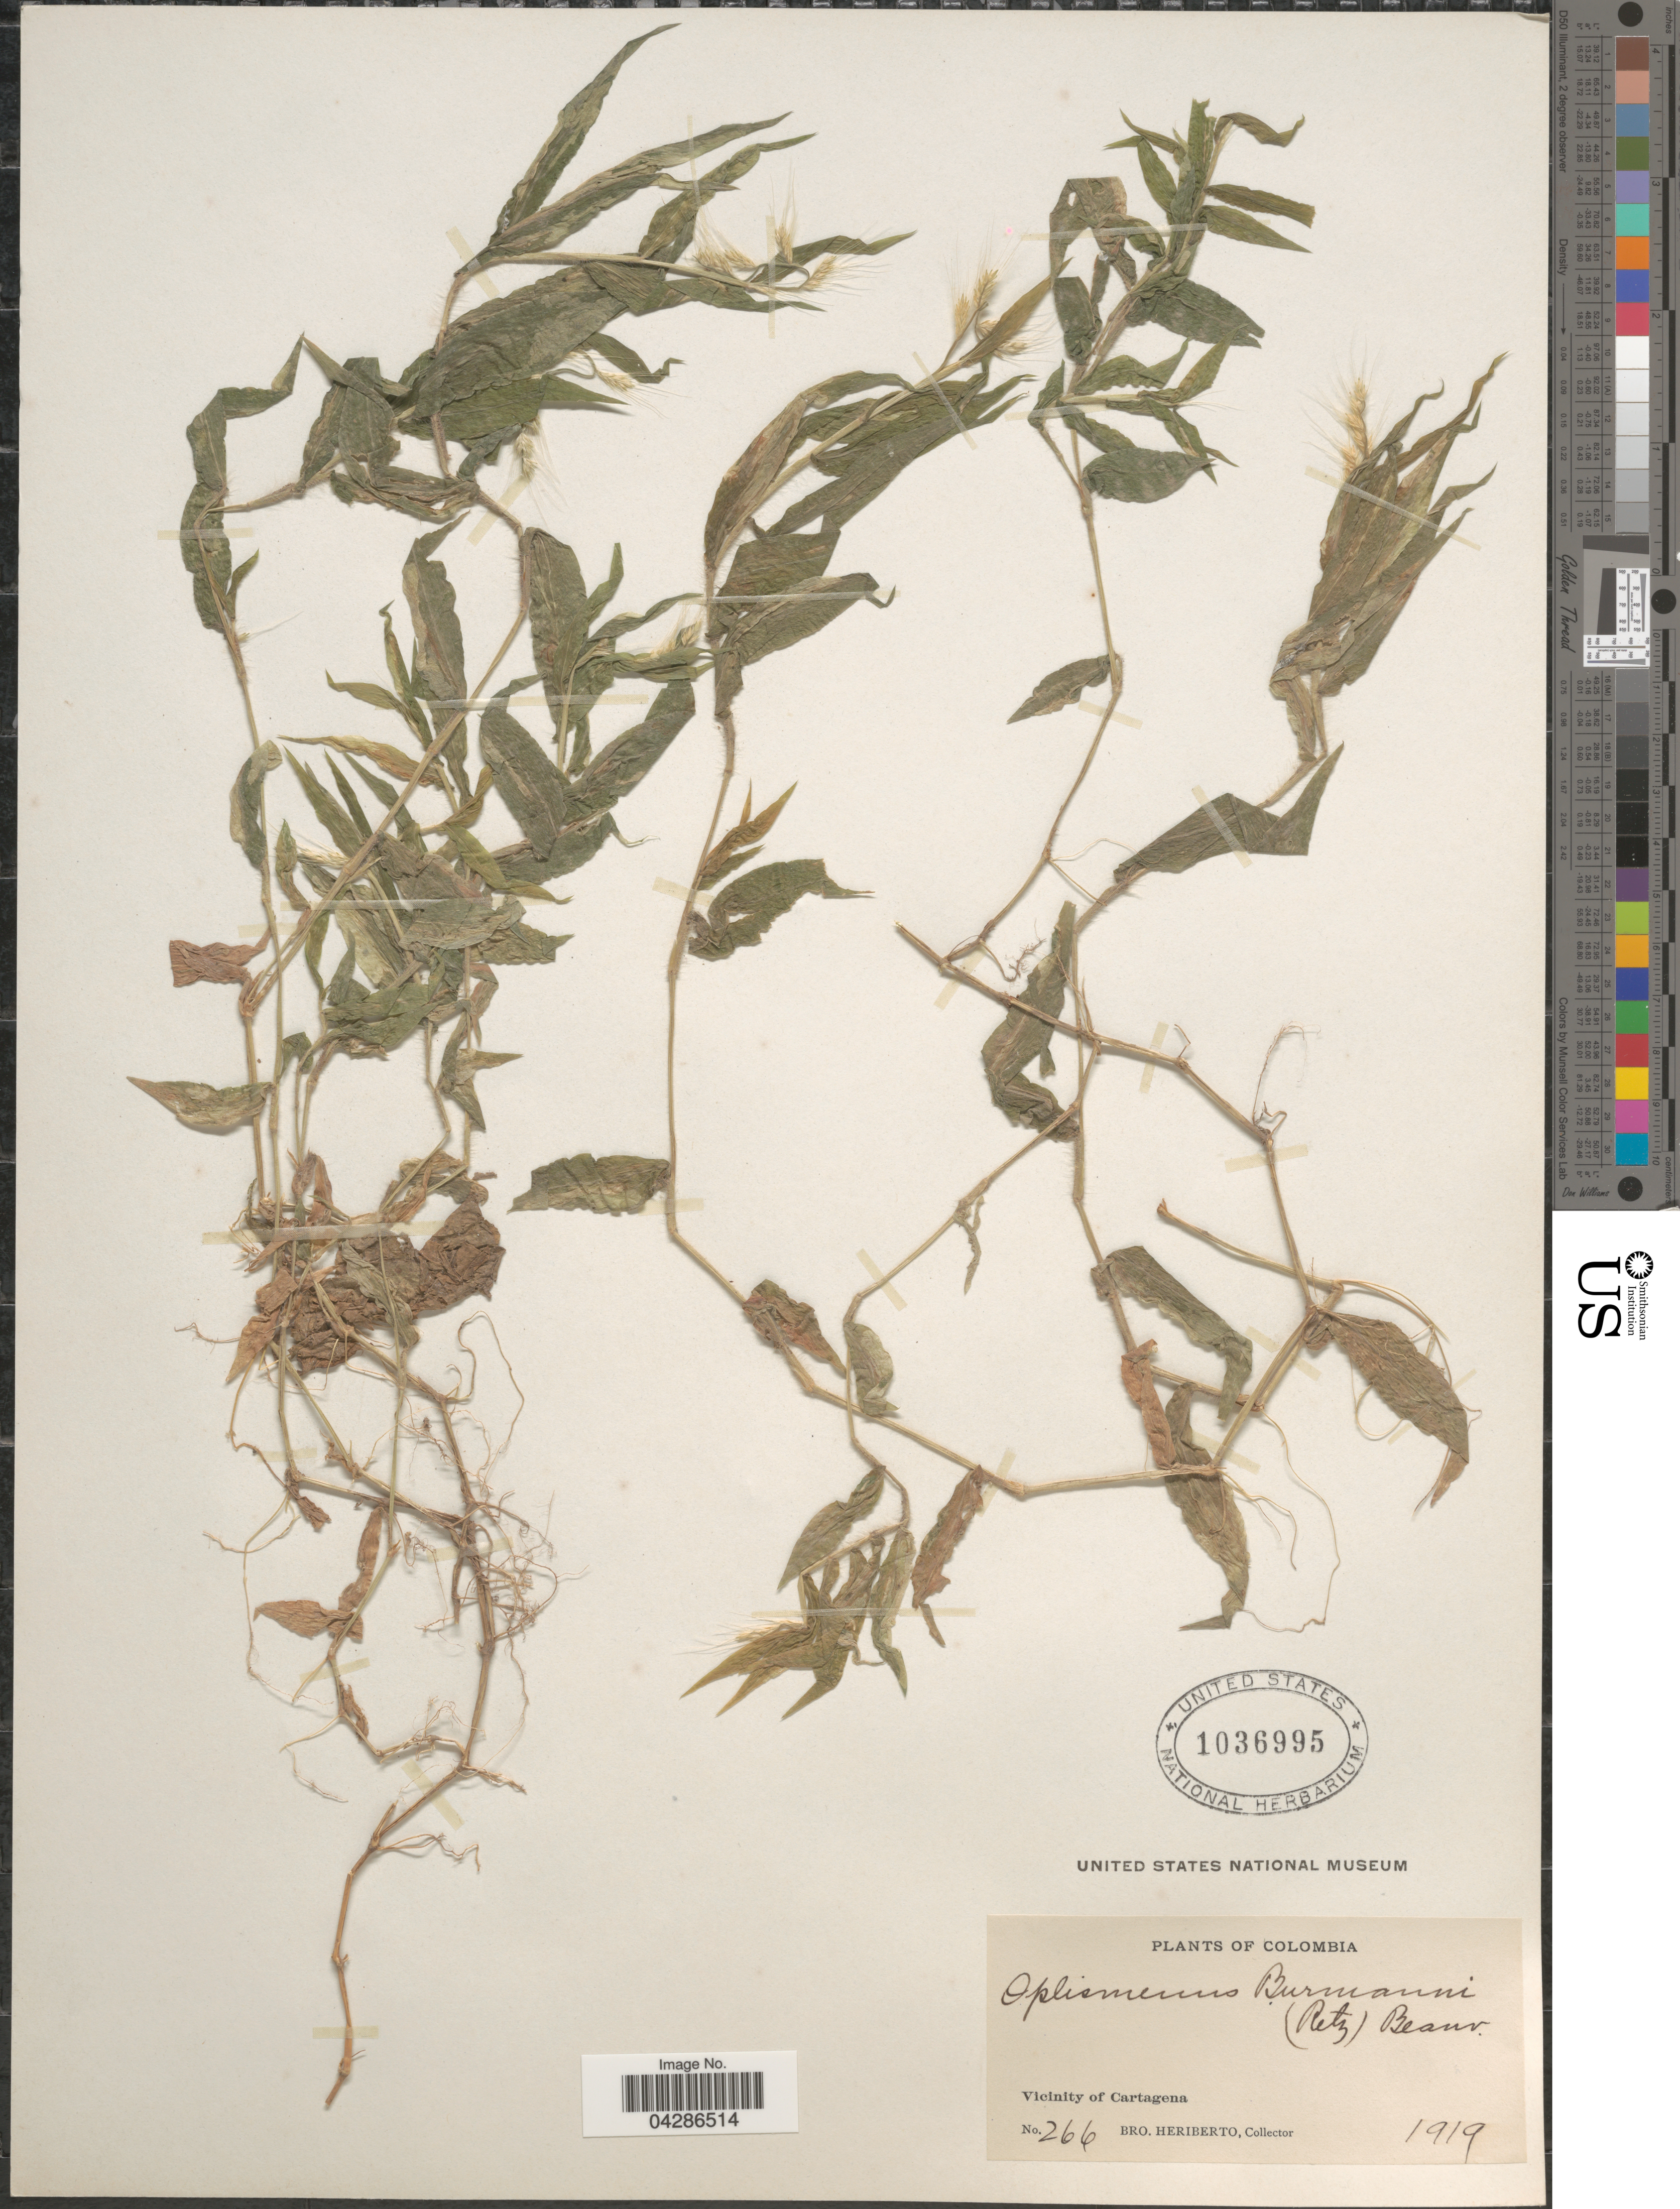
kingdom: Plantae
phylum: Tracheophyta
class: Liliopsida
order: Poales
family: Poaceae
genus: Oplismenus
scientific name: Oplismenus burmannii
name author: (Retz.) P. Beauv.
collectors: B. Heriberto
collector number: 266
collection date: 1919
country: Colombia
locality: Vicinity of Cartagena.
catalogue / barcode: US 1036995